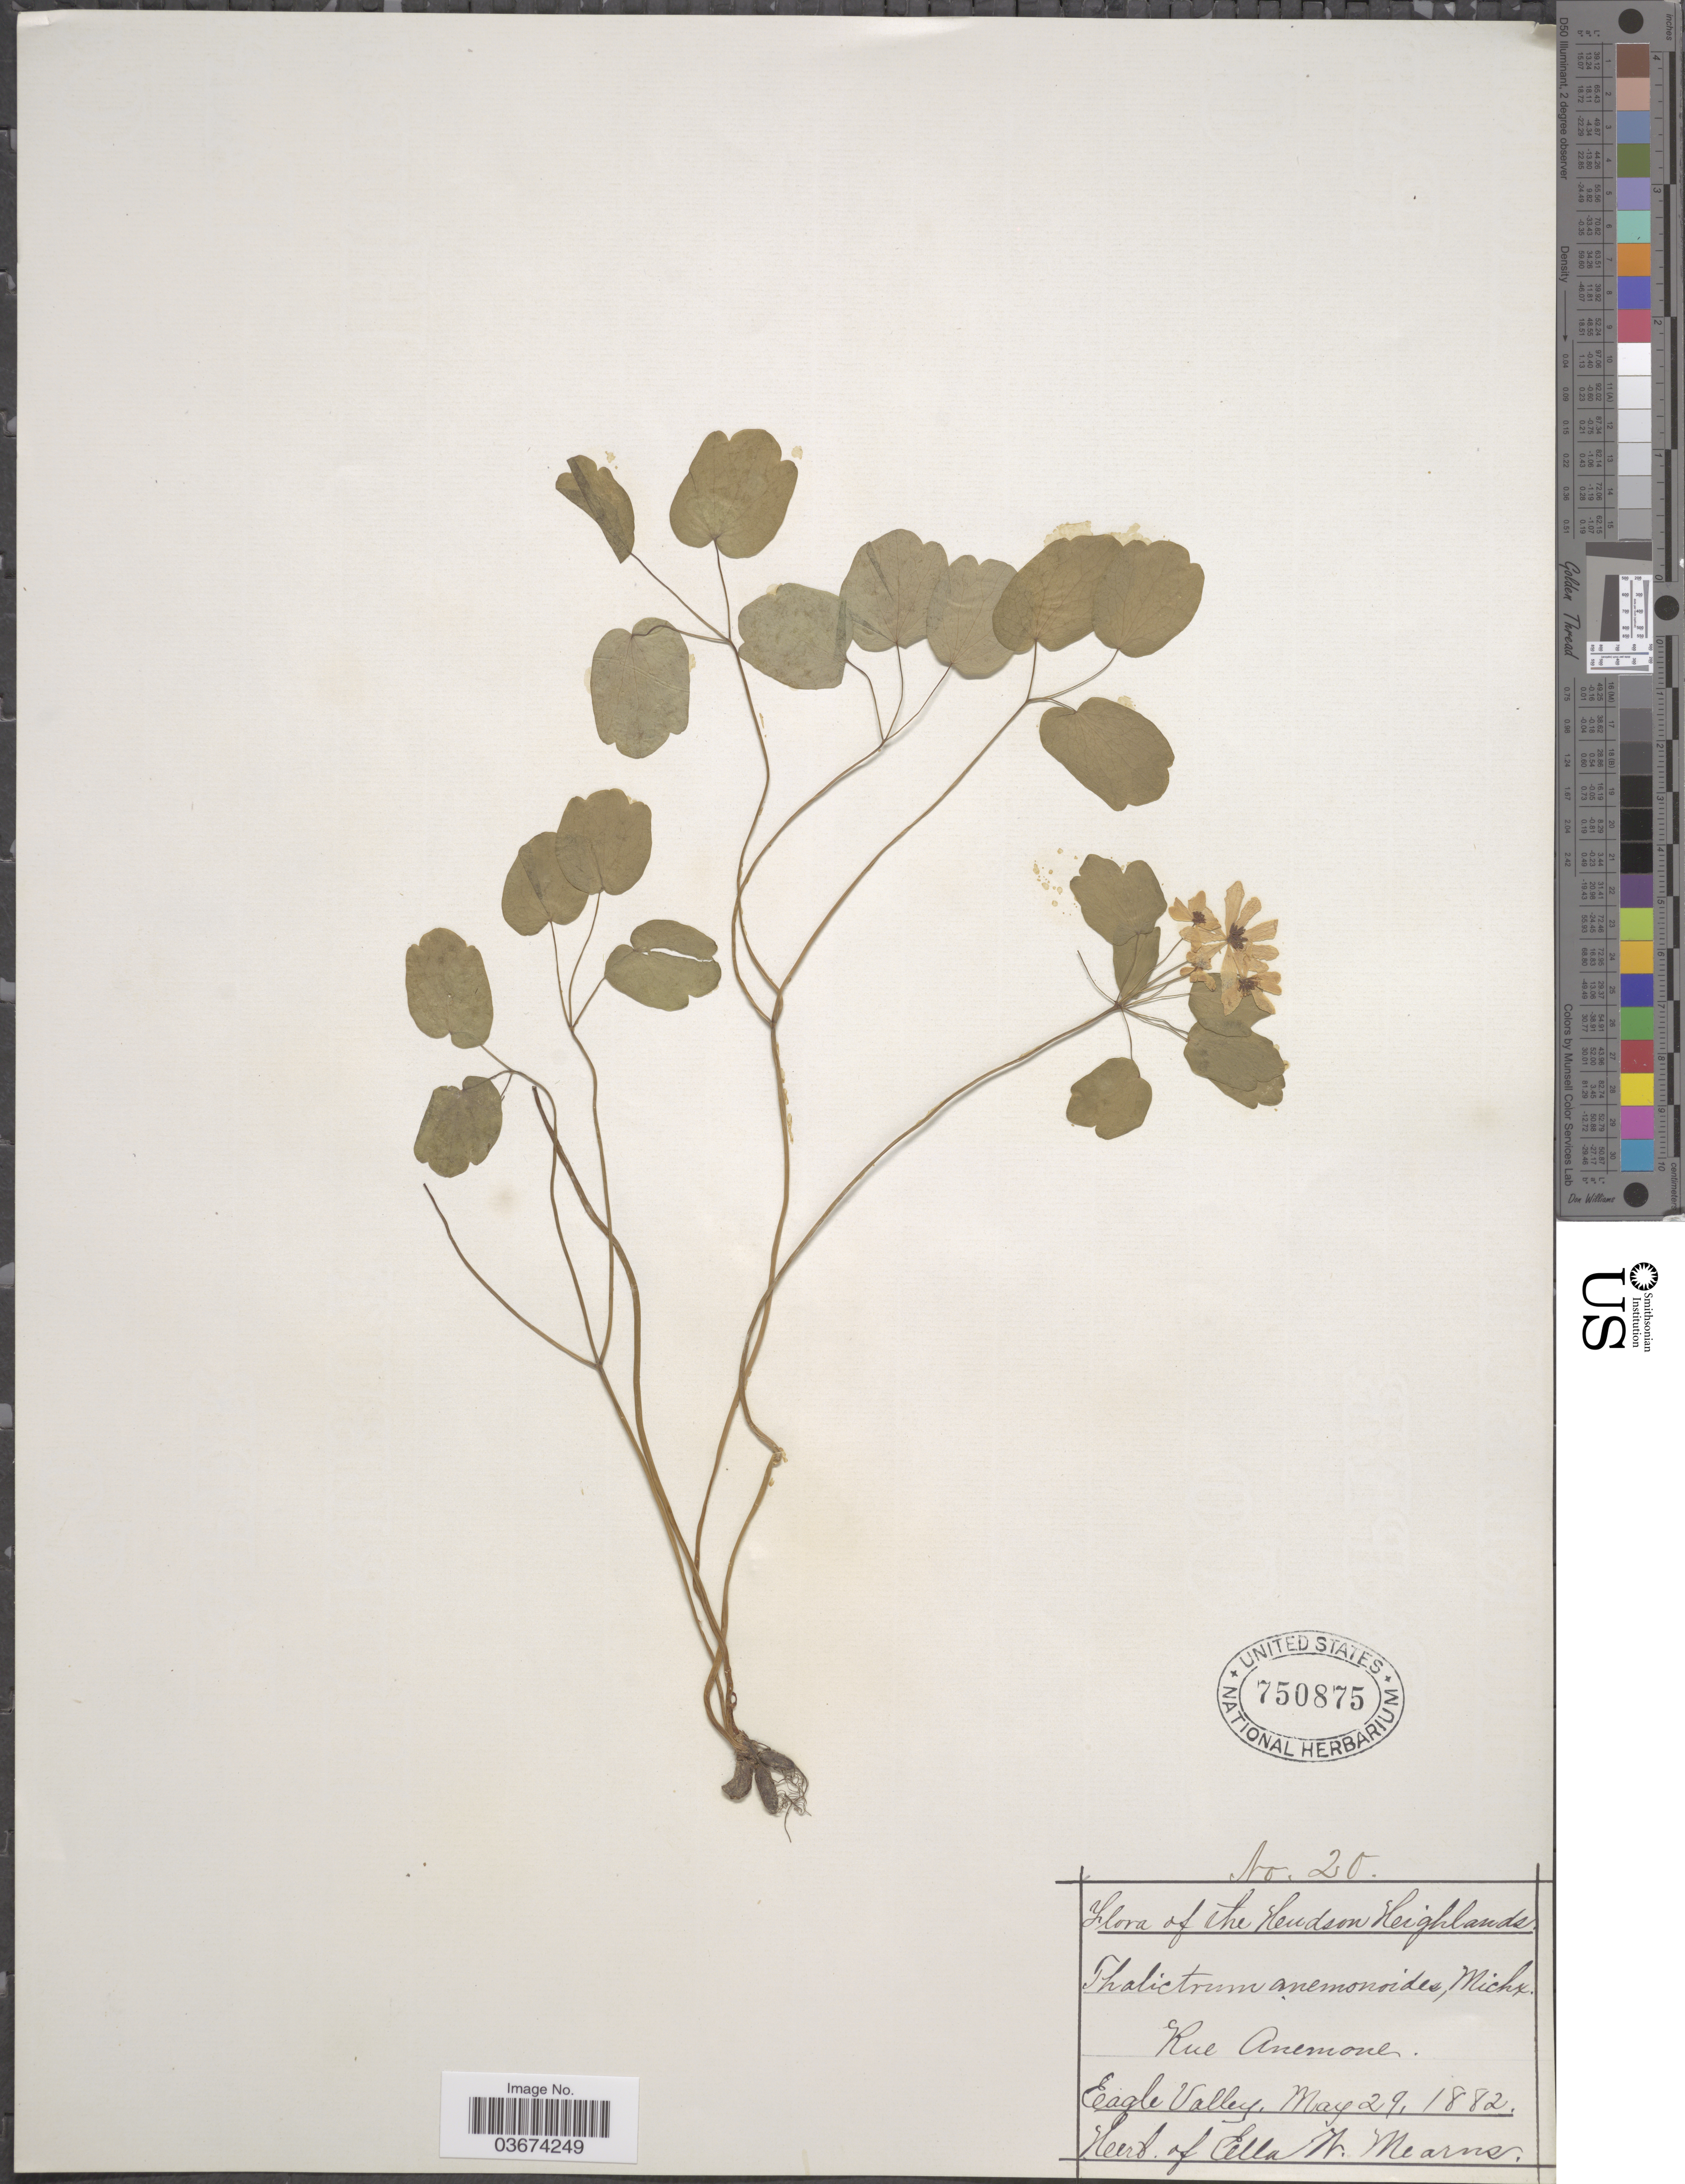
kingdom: Plantae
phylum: Tracheophyta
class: Magnoliopsida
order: Ranunculales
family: Ranunculaceae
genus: Thalictrum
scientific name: Thalictrum thalictroides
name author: (L.) A.J. Eames & B. Boivin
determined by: Strong, M. T., (US), Smithsonian Institution - National Museum of Natural History (UNITED STATES)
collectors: ex herb. Ella W. Mearns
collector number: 20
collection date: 1882-05-29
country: United States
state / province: New York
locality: The Hudson Highlands. Eagle Valley.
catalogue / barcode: US 750875